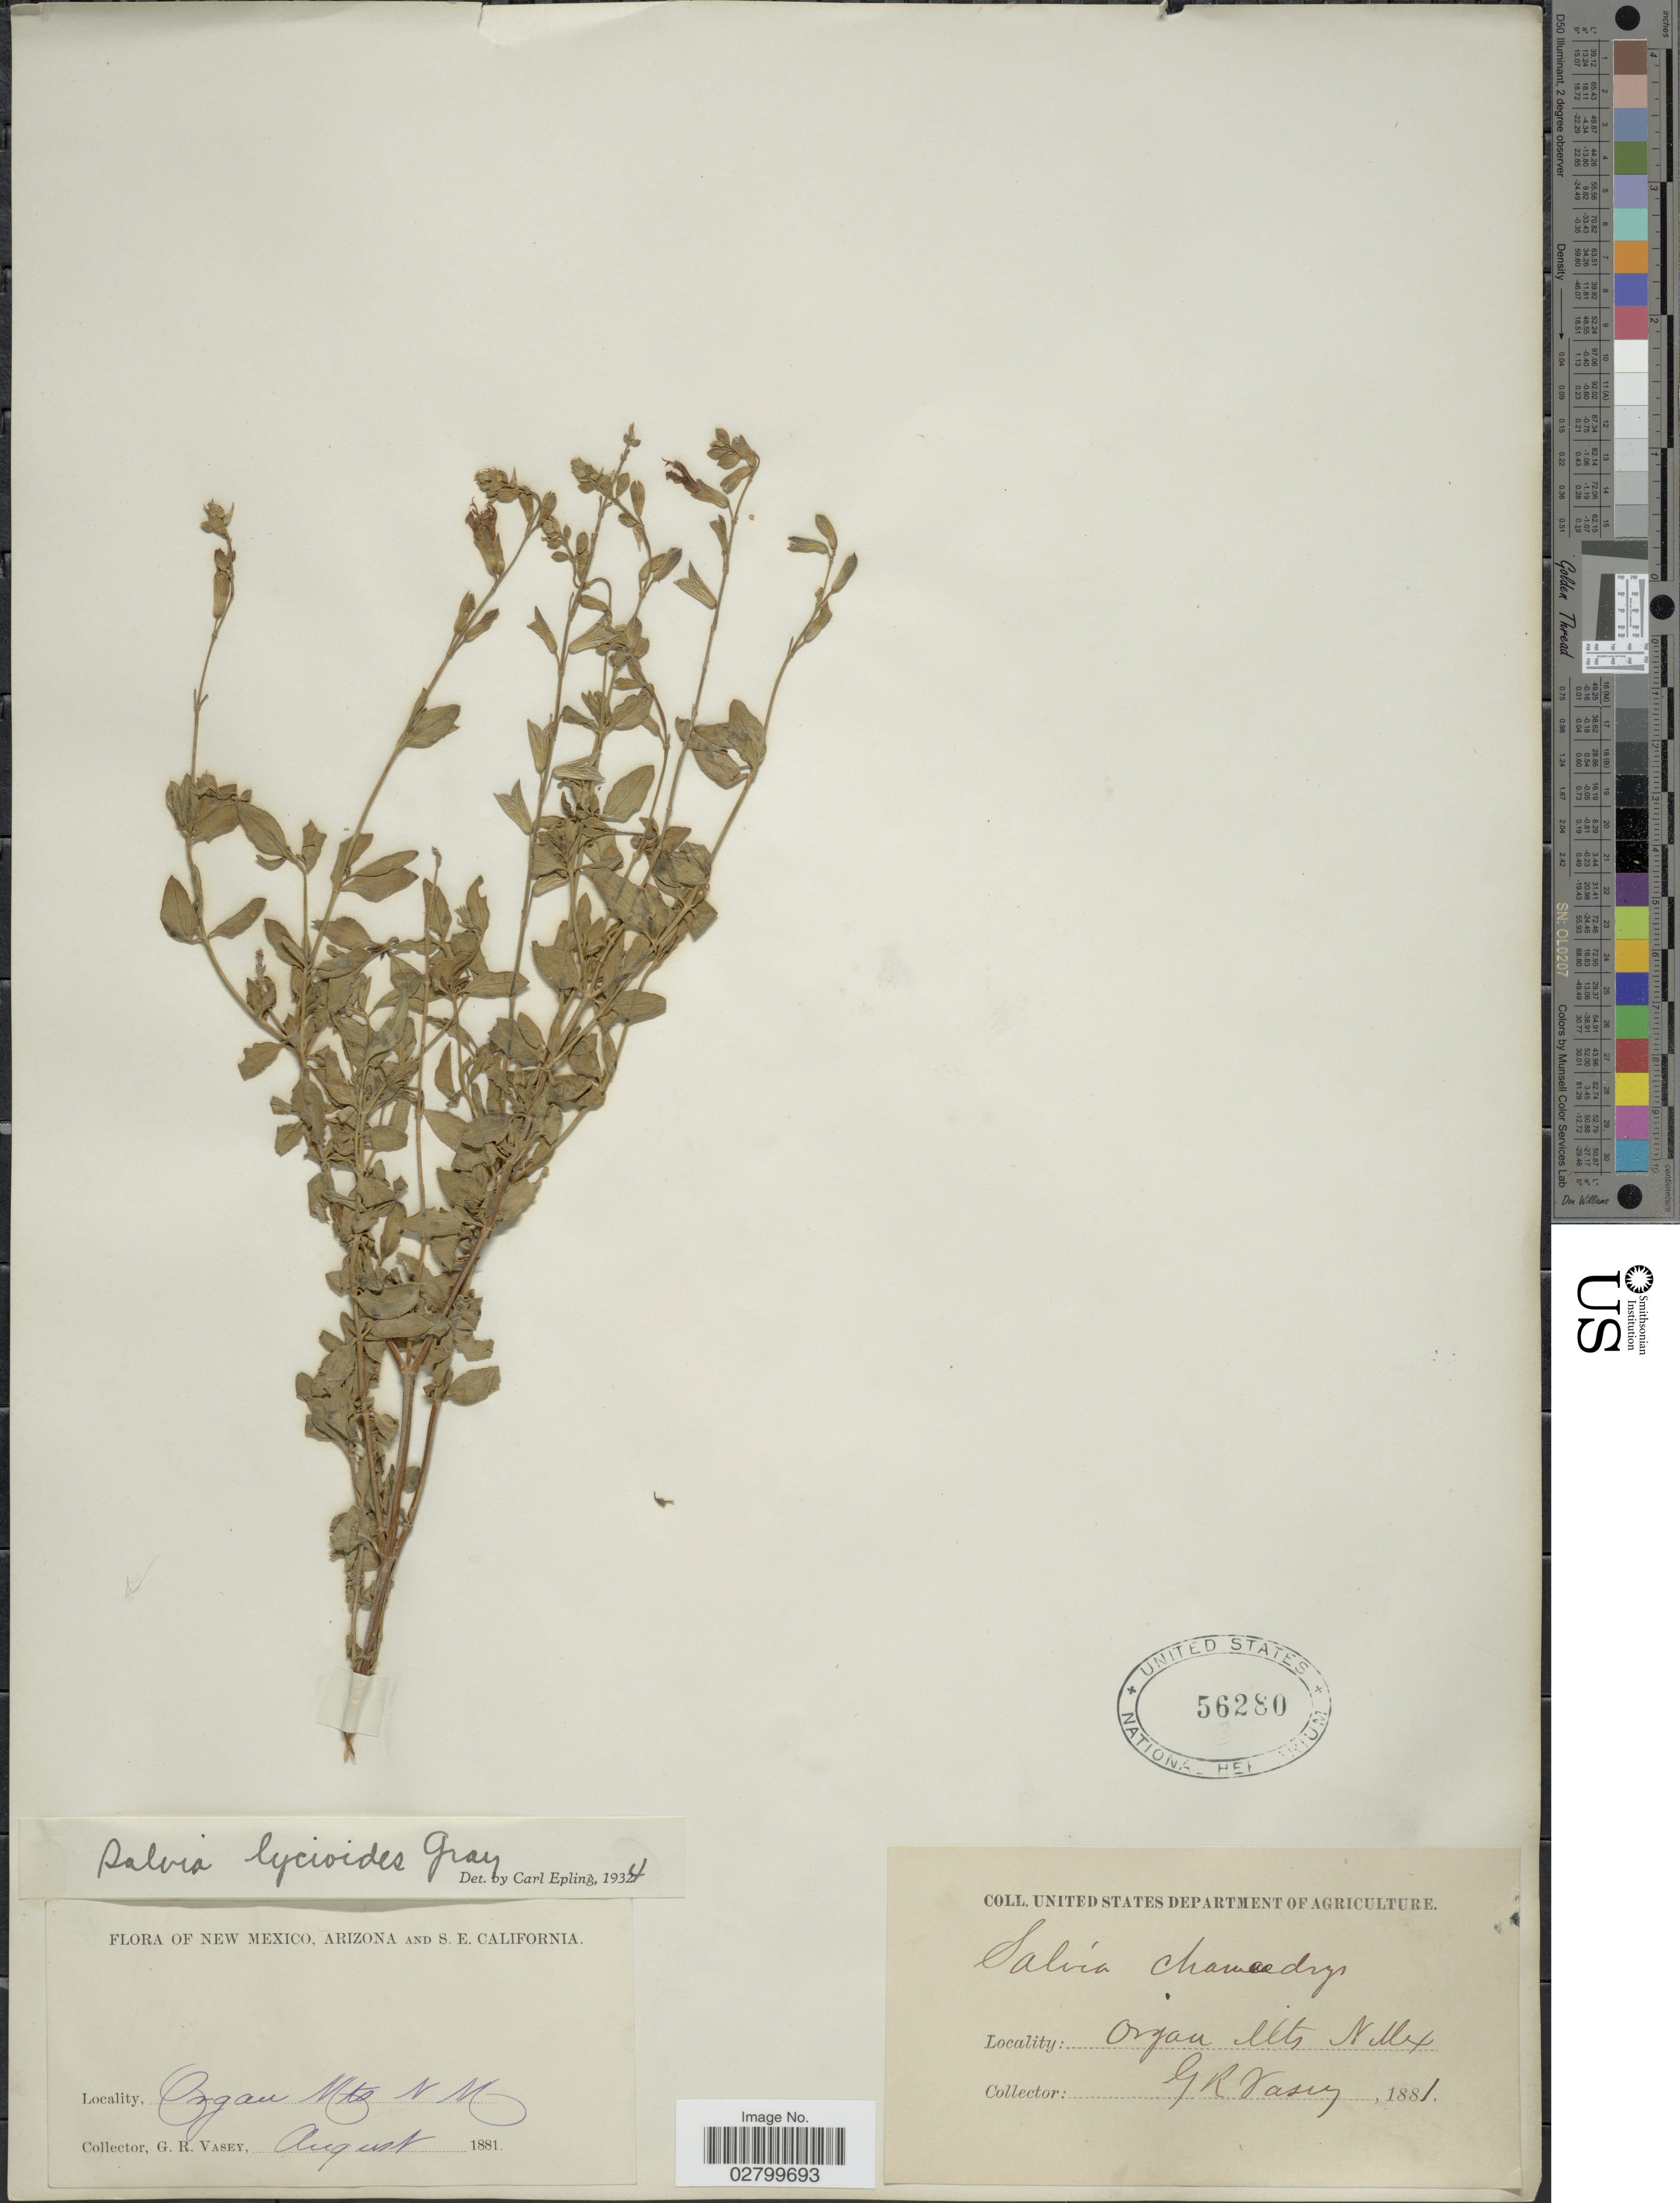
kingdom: Plantae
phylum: Tracheophyta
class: Magnoliopsida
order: Lamiales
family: Lamiaceae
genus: Salvia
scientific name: Salvia lycioides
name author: A. Gray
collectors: G. R. Vasey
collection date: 1881-08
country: United States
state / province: New Mexico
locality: Organ Mts. NM.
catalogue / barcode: US 56280